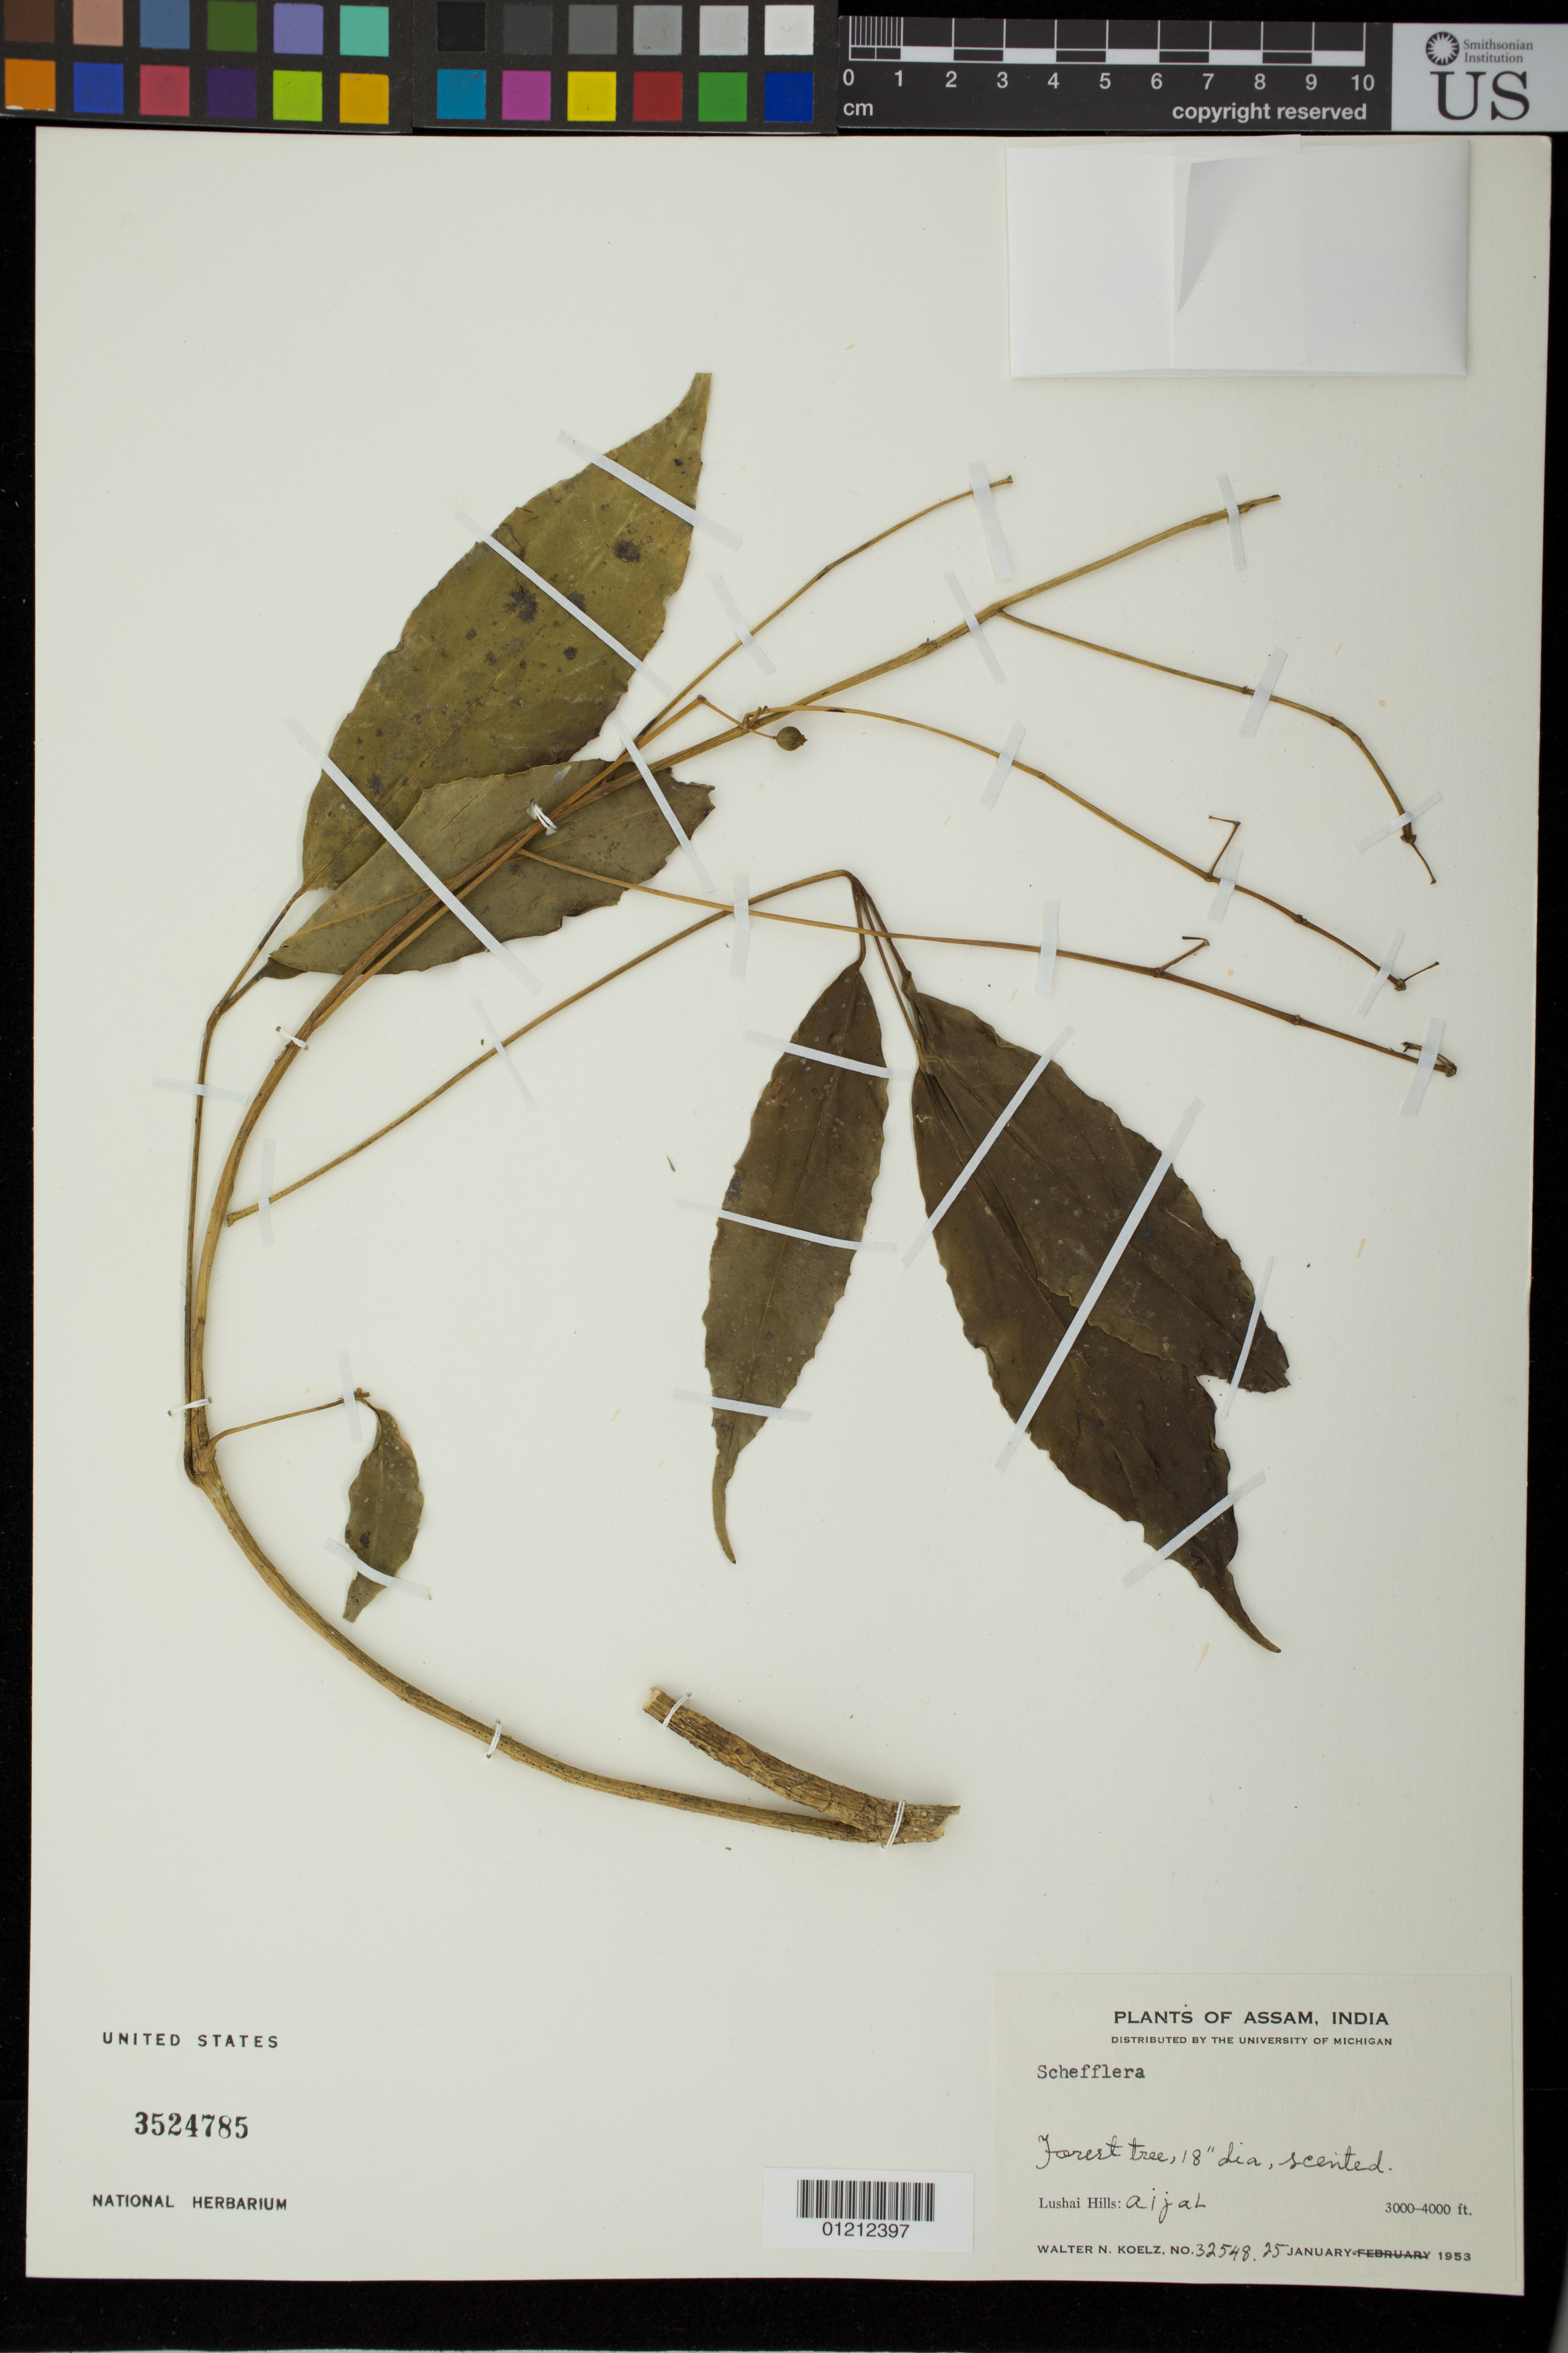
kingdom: Plantae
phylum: Tracheophyta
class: Magnoliopsida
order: Apiales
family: Araliaceae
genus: Schefflera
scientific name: Schefflera sp.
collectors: W. N. Koelz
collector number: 32548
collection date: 1953-01-25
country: India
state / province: Assam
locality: Lushai Hills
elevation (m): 914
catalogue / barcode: US 3524785